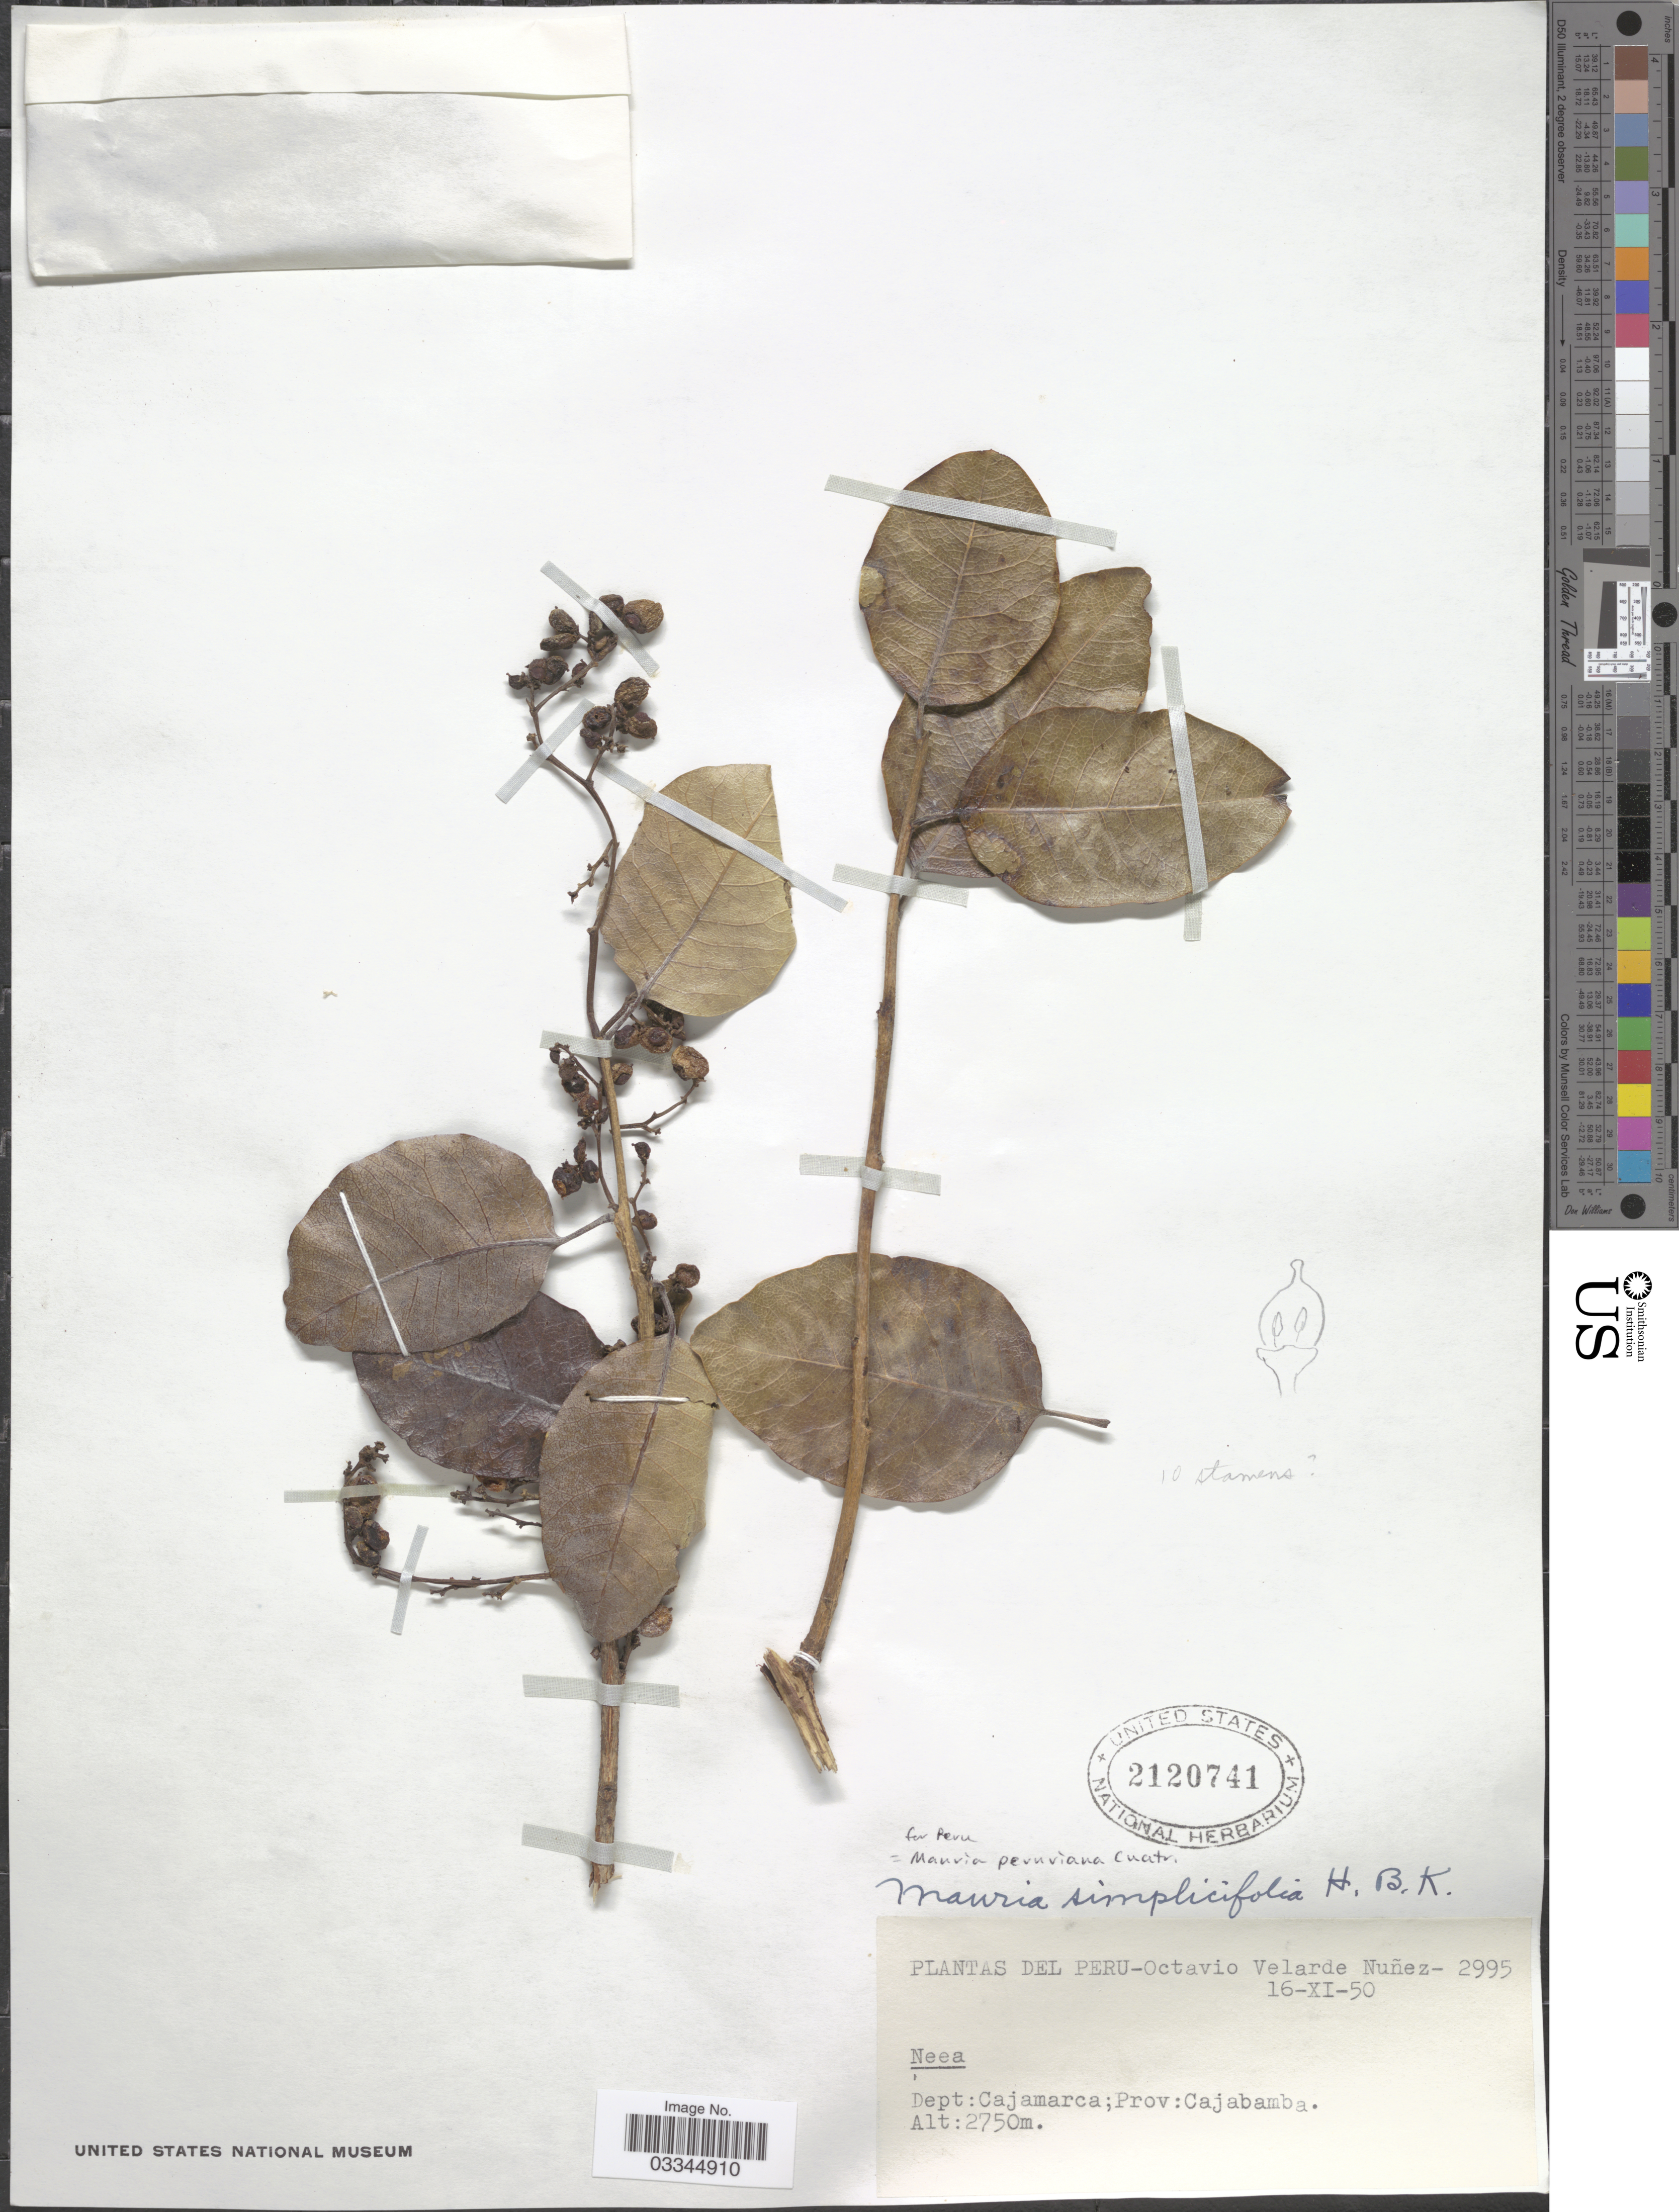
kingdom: Plantae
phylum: Tracheophyta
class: Magnoliopsida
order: Sapindales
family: Anacardiaceae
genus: Mauria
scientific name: Mauria peruviana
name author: Cuatrec.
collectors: O. Velarde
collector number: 2995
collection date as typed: Transcribed d/m/y: 16/11/50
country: Peru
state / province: Cajamarca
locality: Dept. Cajamarca; Prov: Cajabamba.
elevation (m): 2750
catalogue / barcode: US 2120741